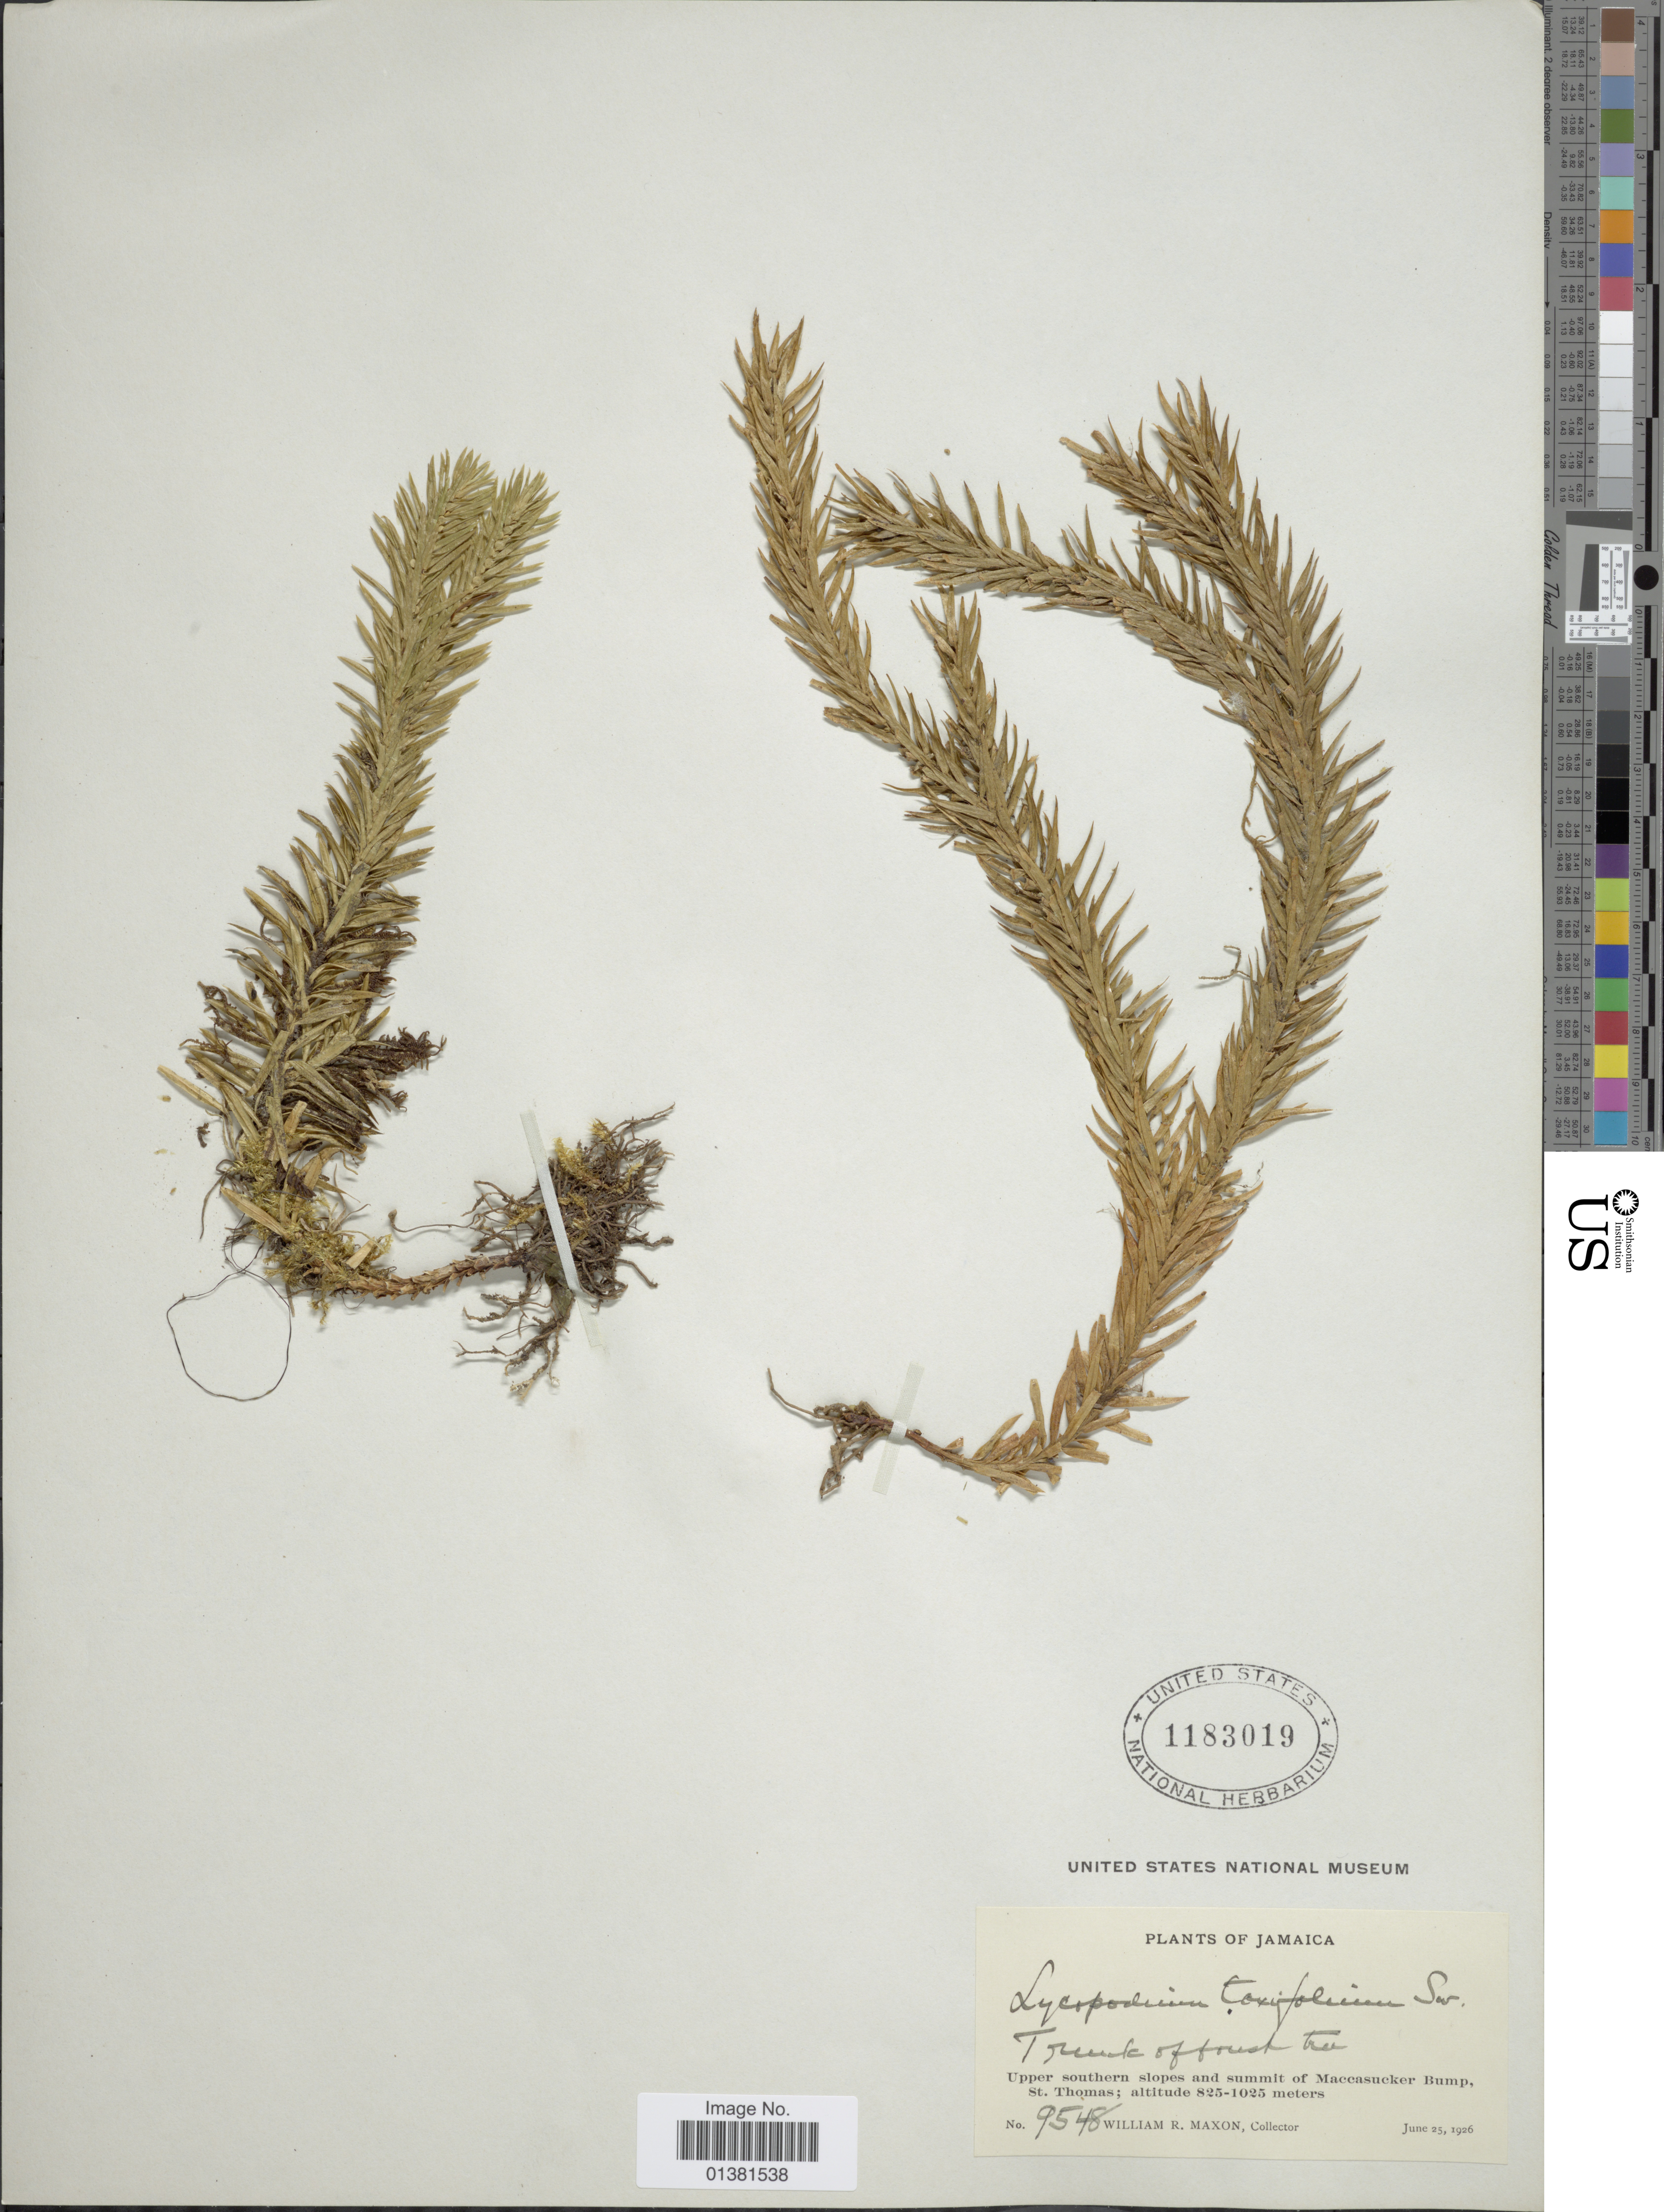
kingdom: Plantae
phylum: Tracheophyta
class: Lycopodiopsida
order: Lycopodiales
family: Lycopodiaceae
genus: Phlegmariurus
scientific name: Phlegmariurus taxifolius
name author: (Sw.) Á. Löve & D. Löve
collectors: W. R. Maxon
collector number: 9548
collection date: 1926-06-25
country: Jamaica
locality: Upper southern slopes and summit of Maccasucker Bump, St. Thomas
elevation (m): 825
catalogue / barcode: US 1183019